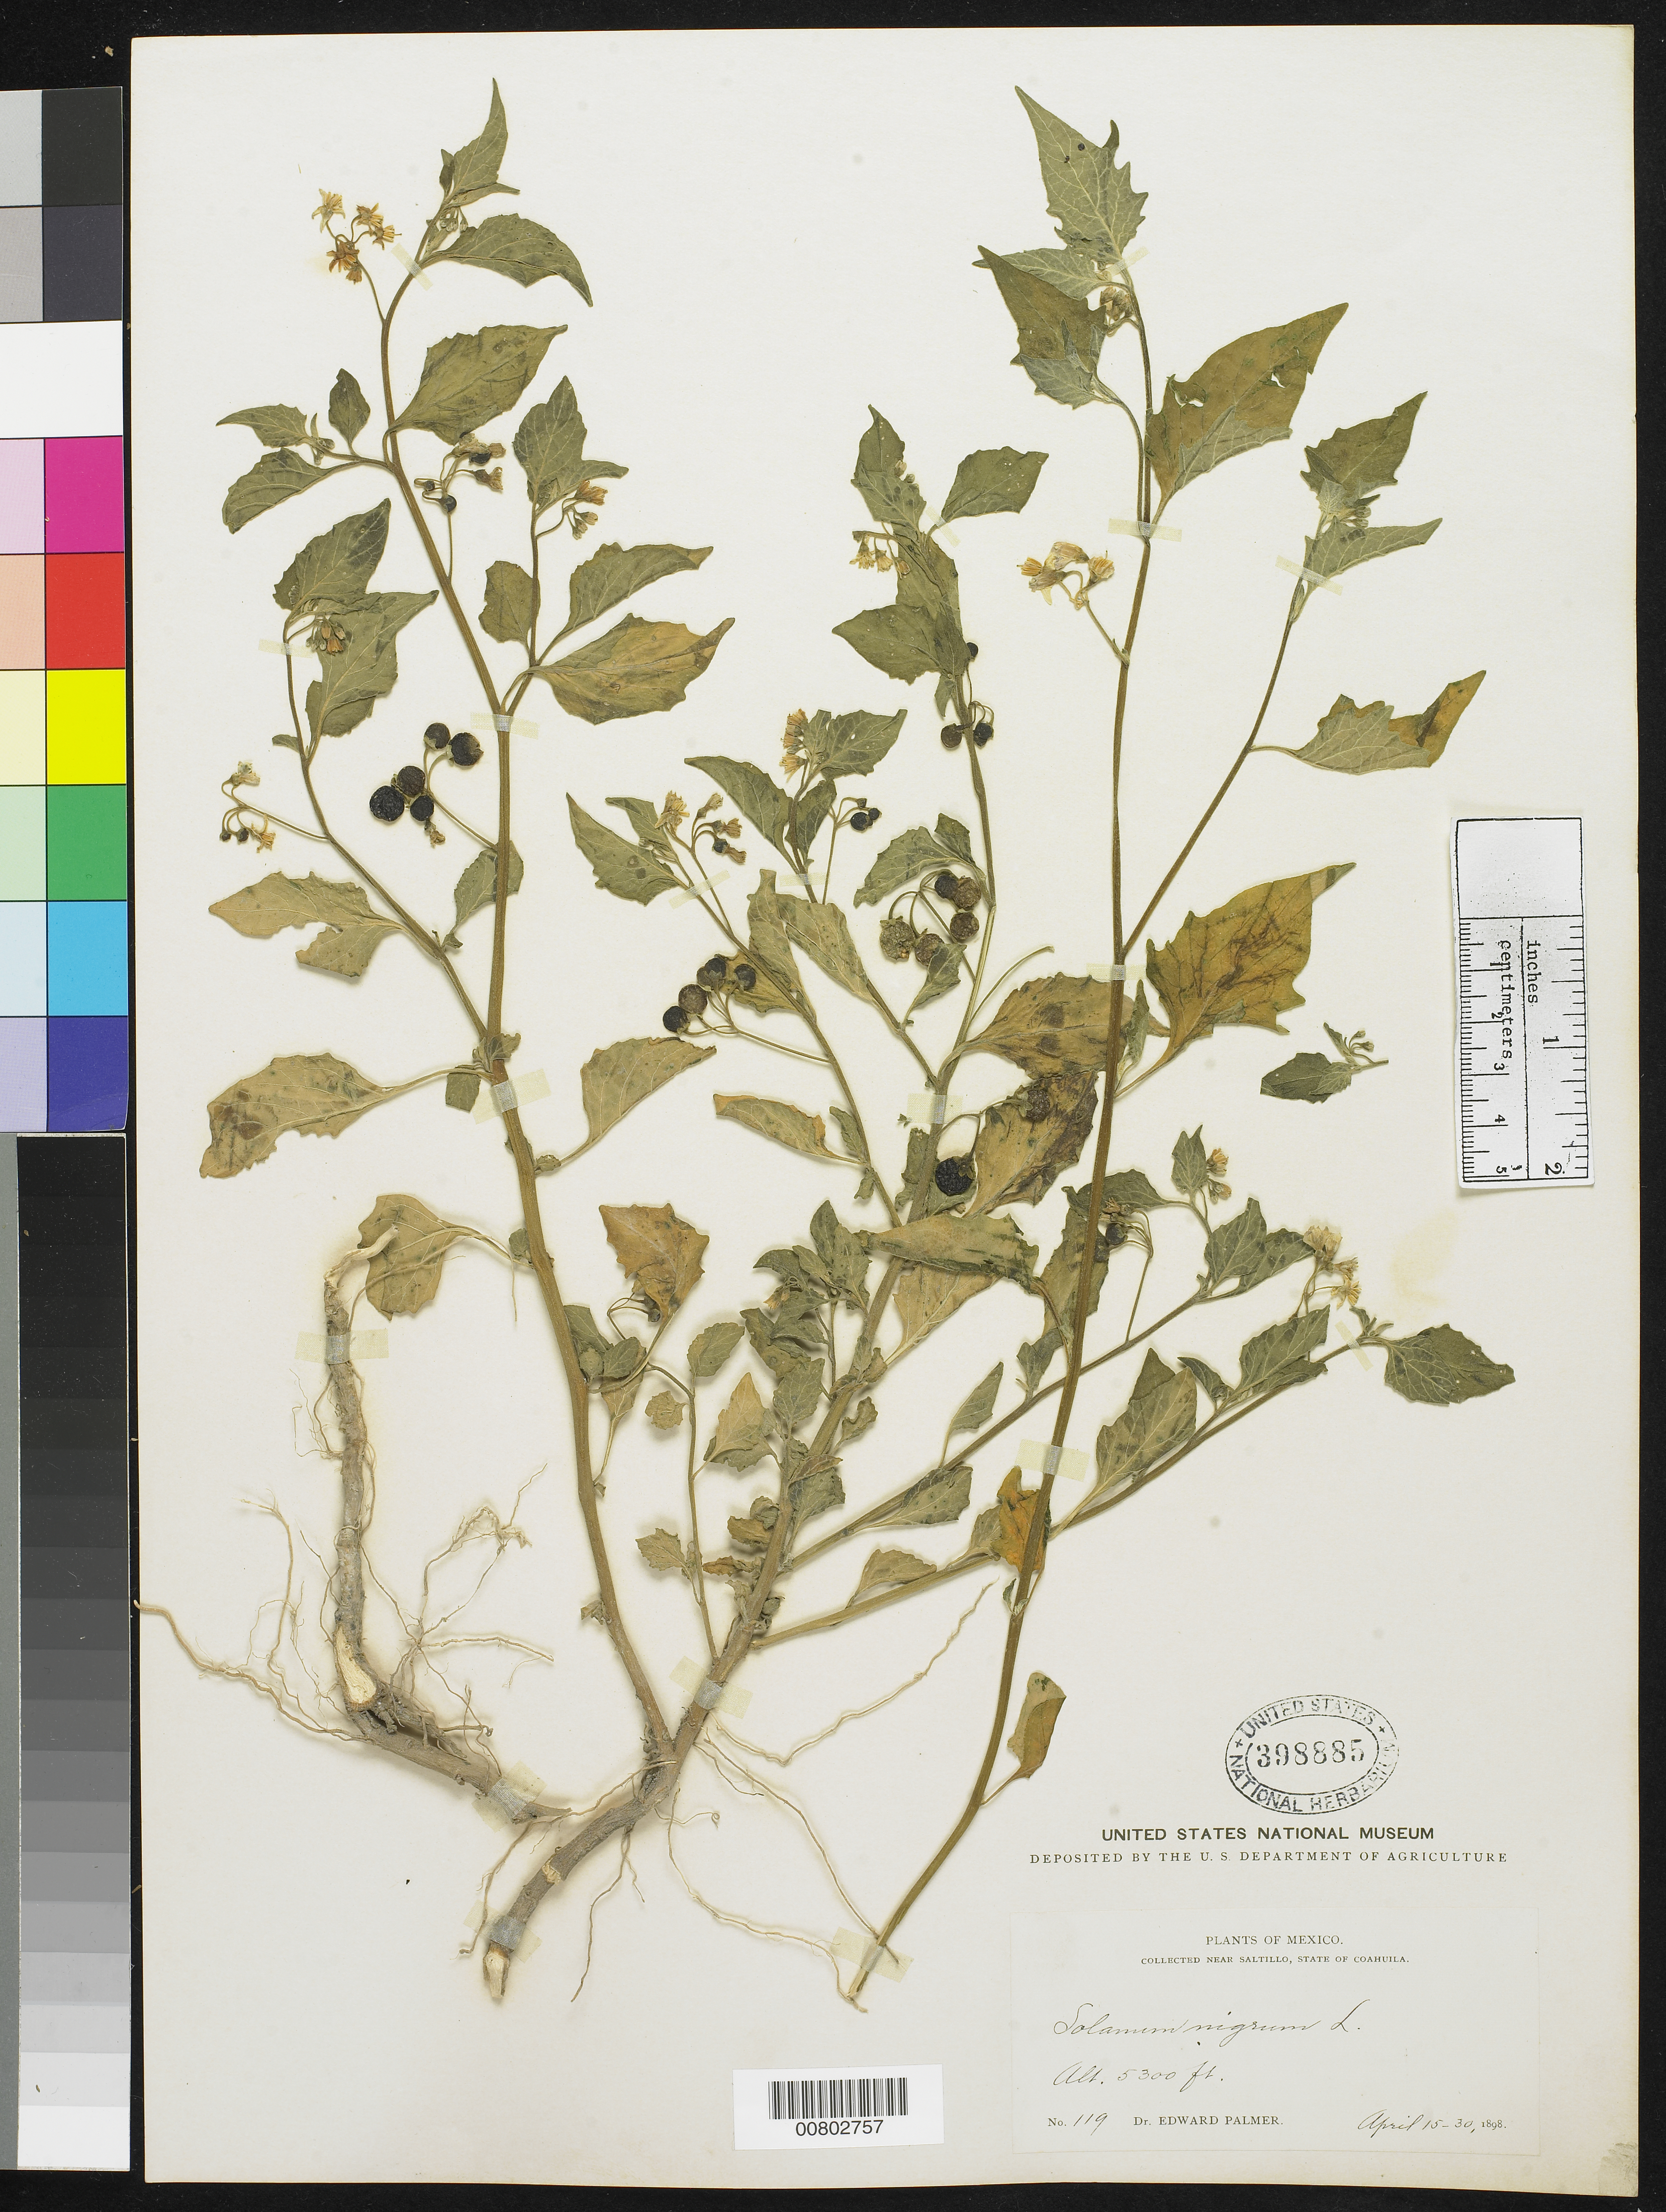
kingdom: Plantae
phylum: Tracheophyta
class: Magnoliopsida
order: Solanales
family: Solanaceae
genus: Solanum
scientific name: Solanum nigrescens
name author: M. Martens & Galeotti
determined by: Knapp, S. D.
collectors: E. Palmer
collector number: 119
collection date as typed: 15 Apr 1898 to 30 Apr 1898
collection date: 1898-04-15/1898-04-30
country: Mexico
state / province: Coahuila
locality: Near Saltillo, Coahuila.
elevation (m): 1615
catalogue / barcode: US 398885